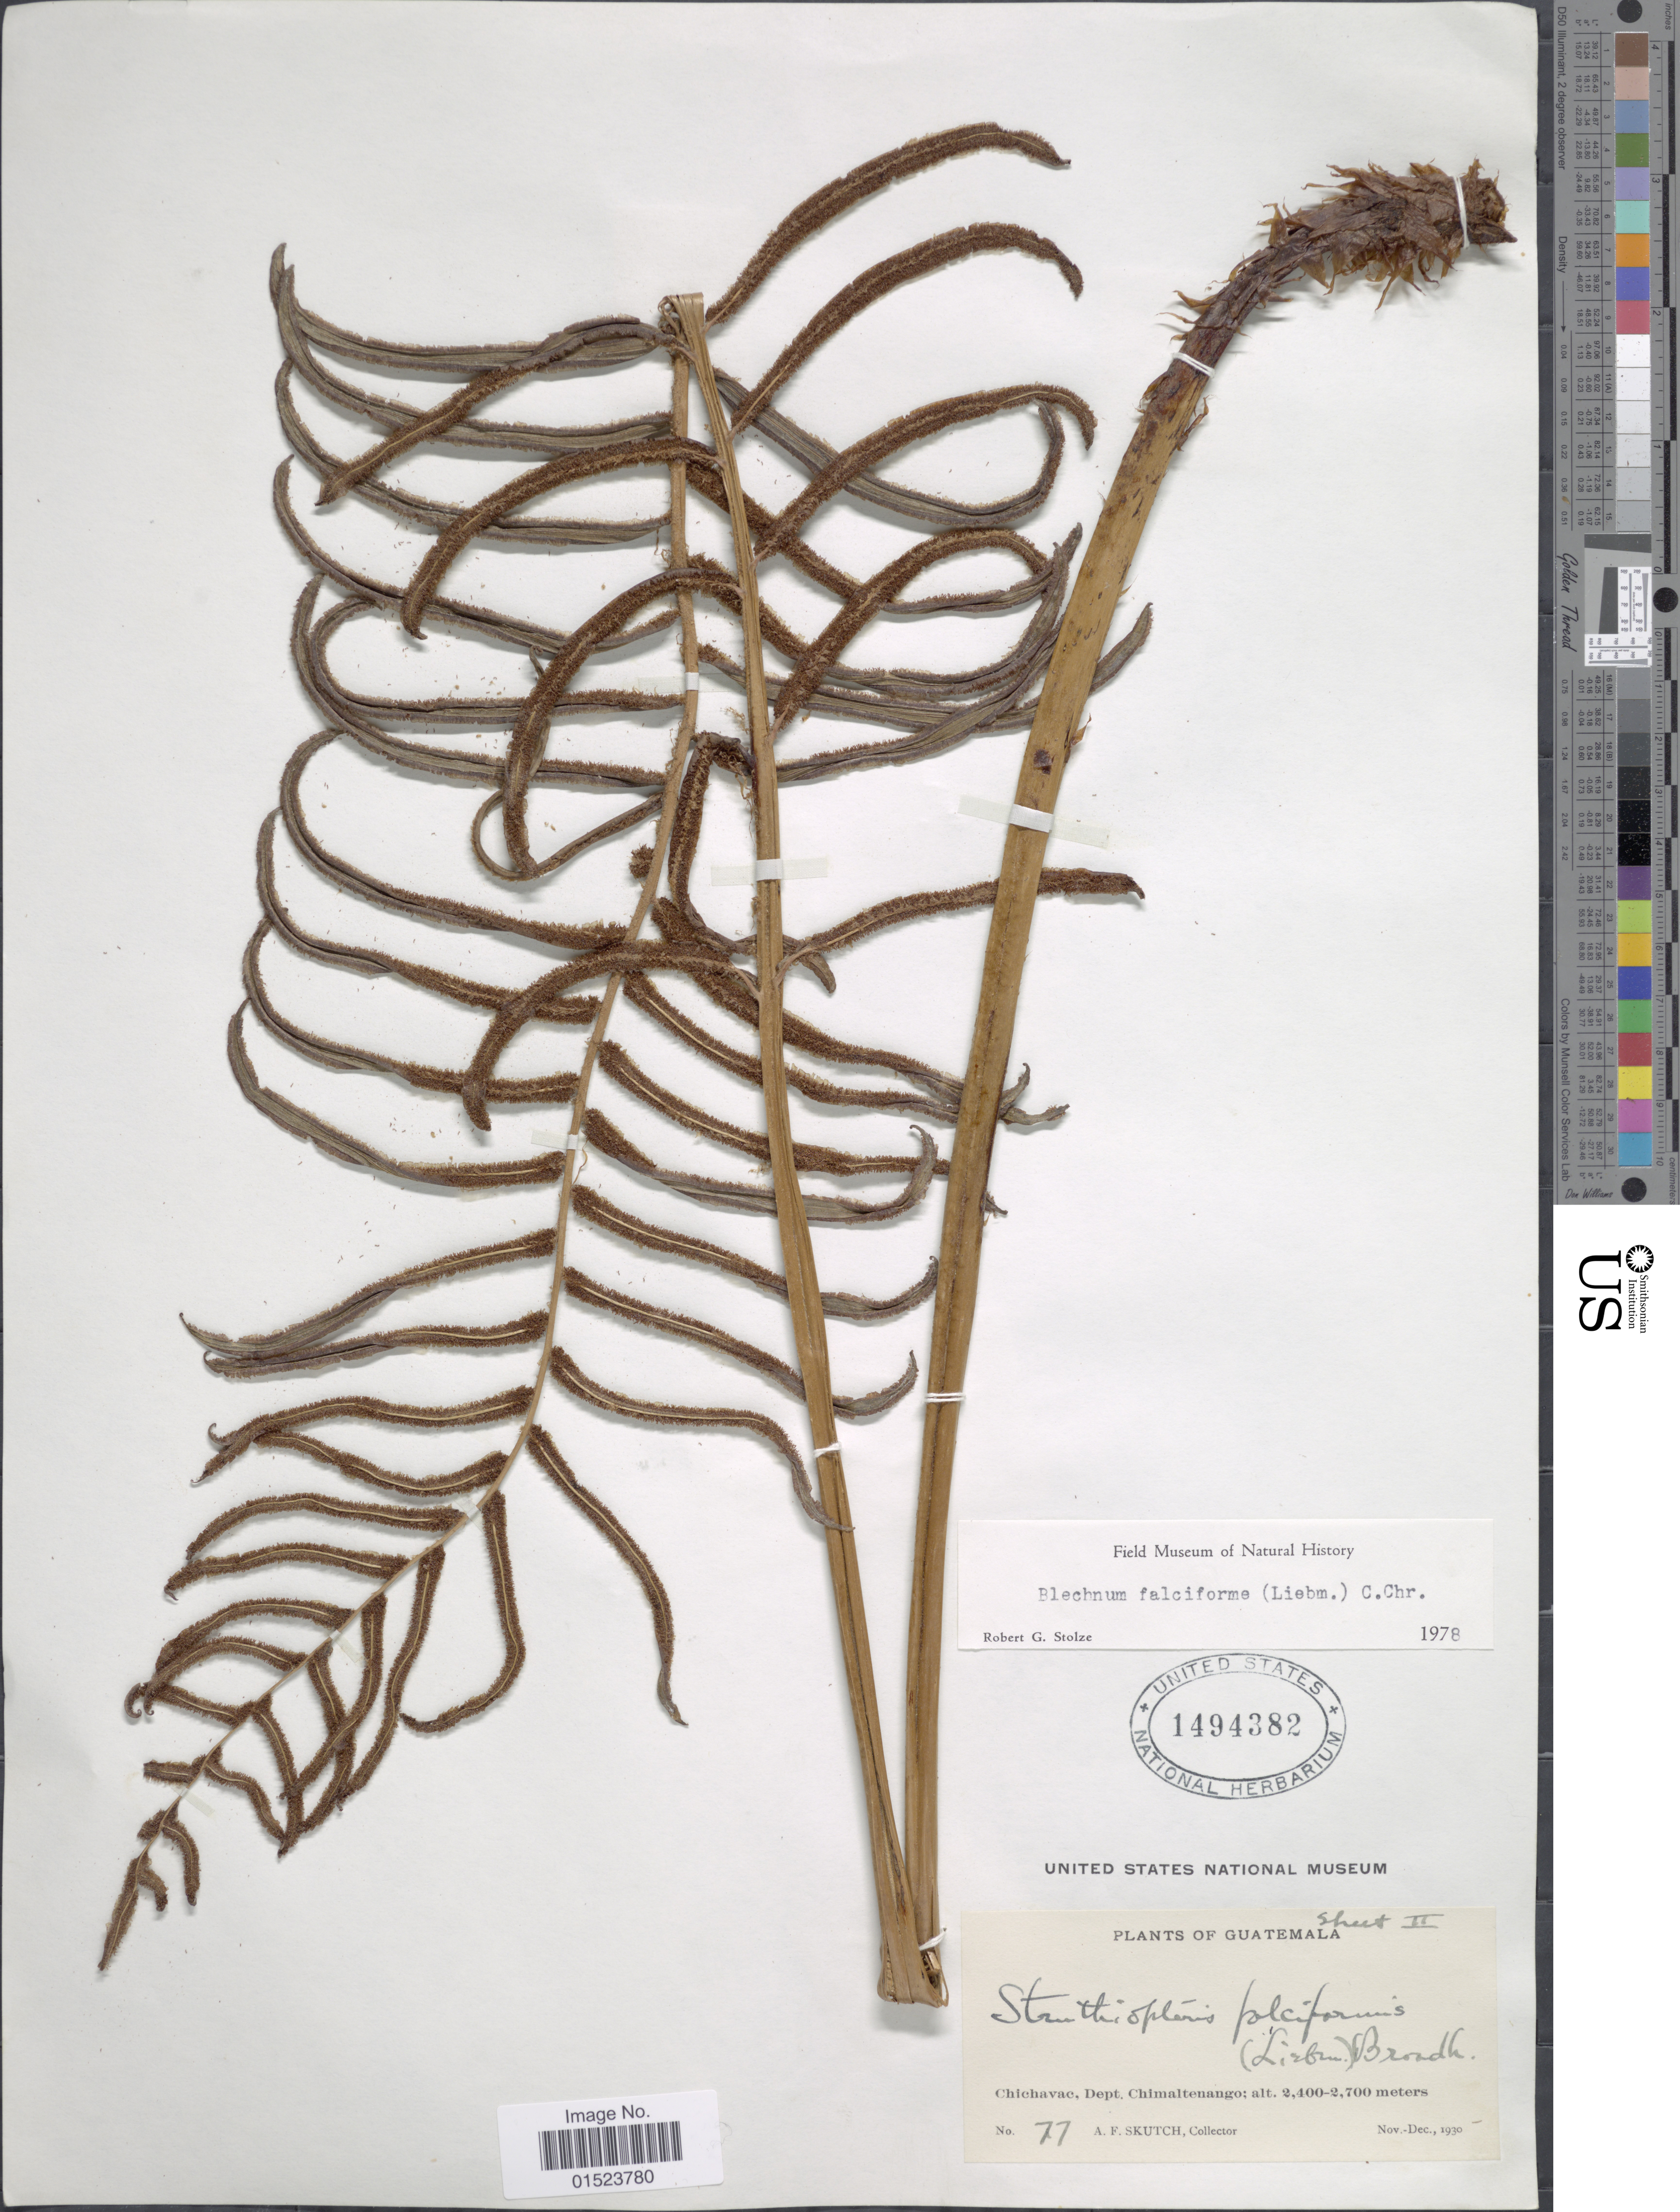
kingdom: Plantae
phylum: Tracheophyta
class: Polypodiopsida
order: Polypodiales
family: Blechnaceae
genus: Blechnum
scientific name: Blechnum falciforme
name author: (Liebm.) C. Chr.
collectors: A. F. Skutch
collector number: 77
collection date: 1930-11/1930-12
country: Guatemala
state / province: Chimaltenango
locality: Chichavac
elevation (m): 2400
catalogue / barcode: US 1494382